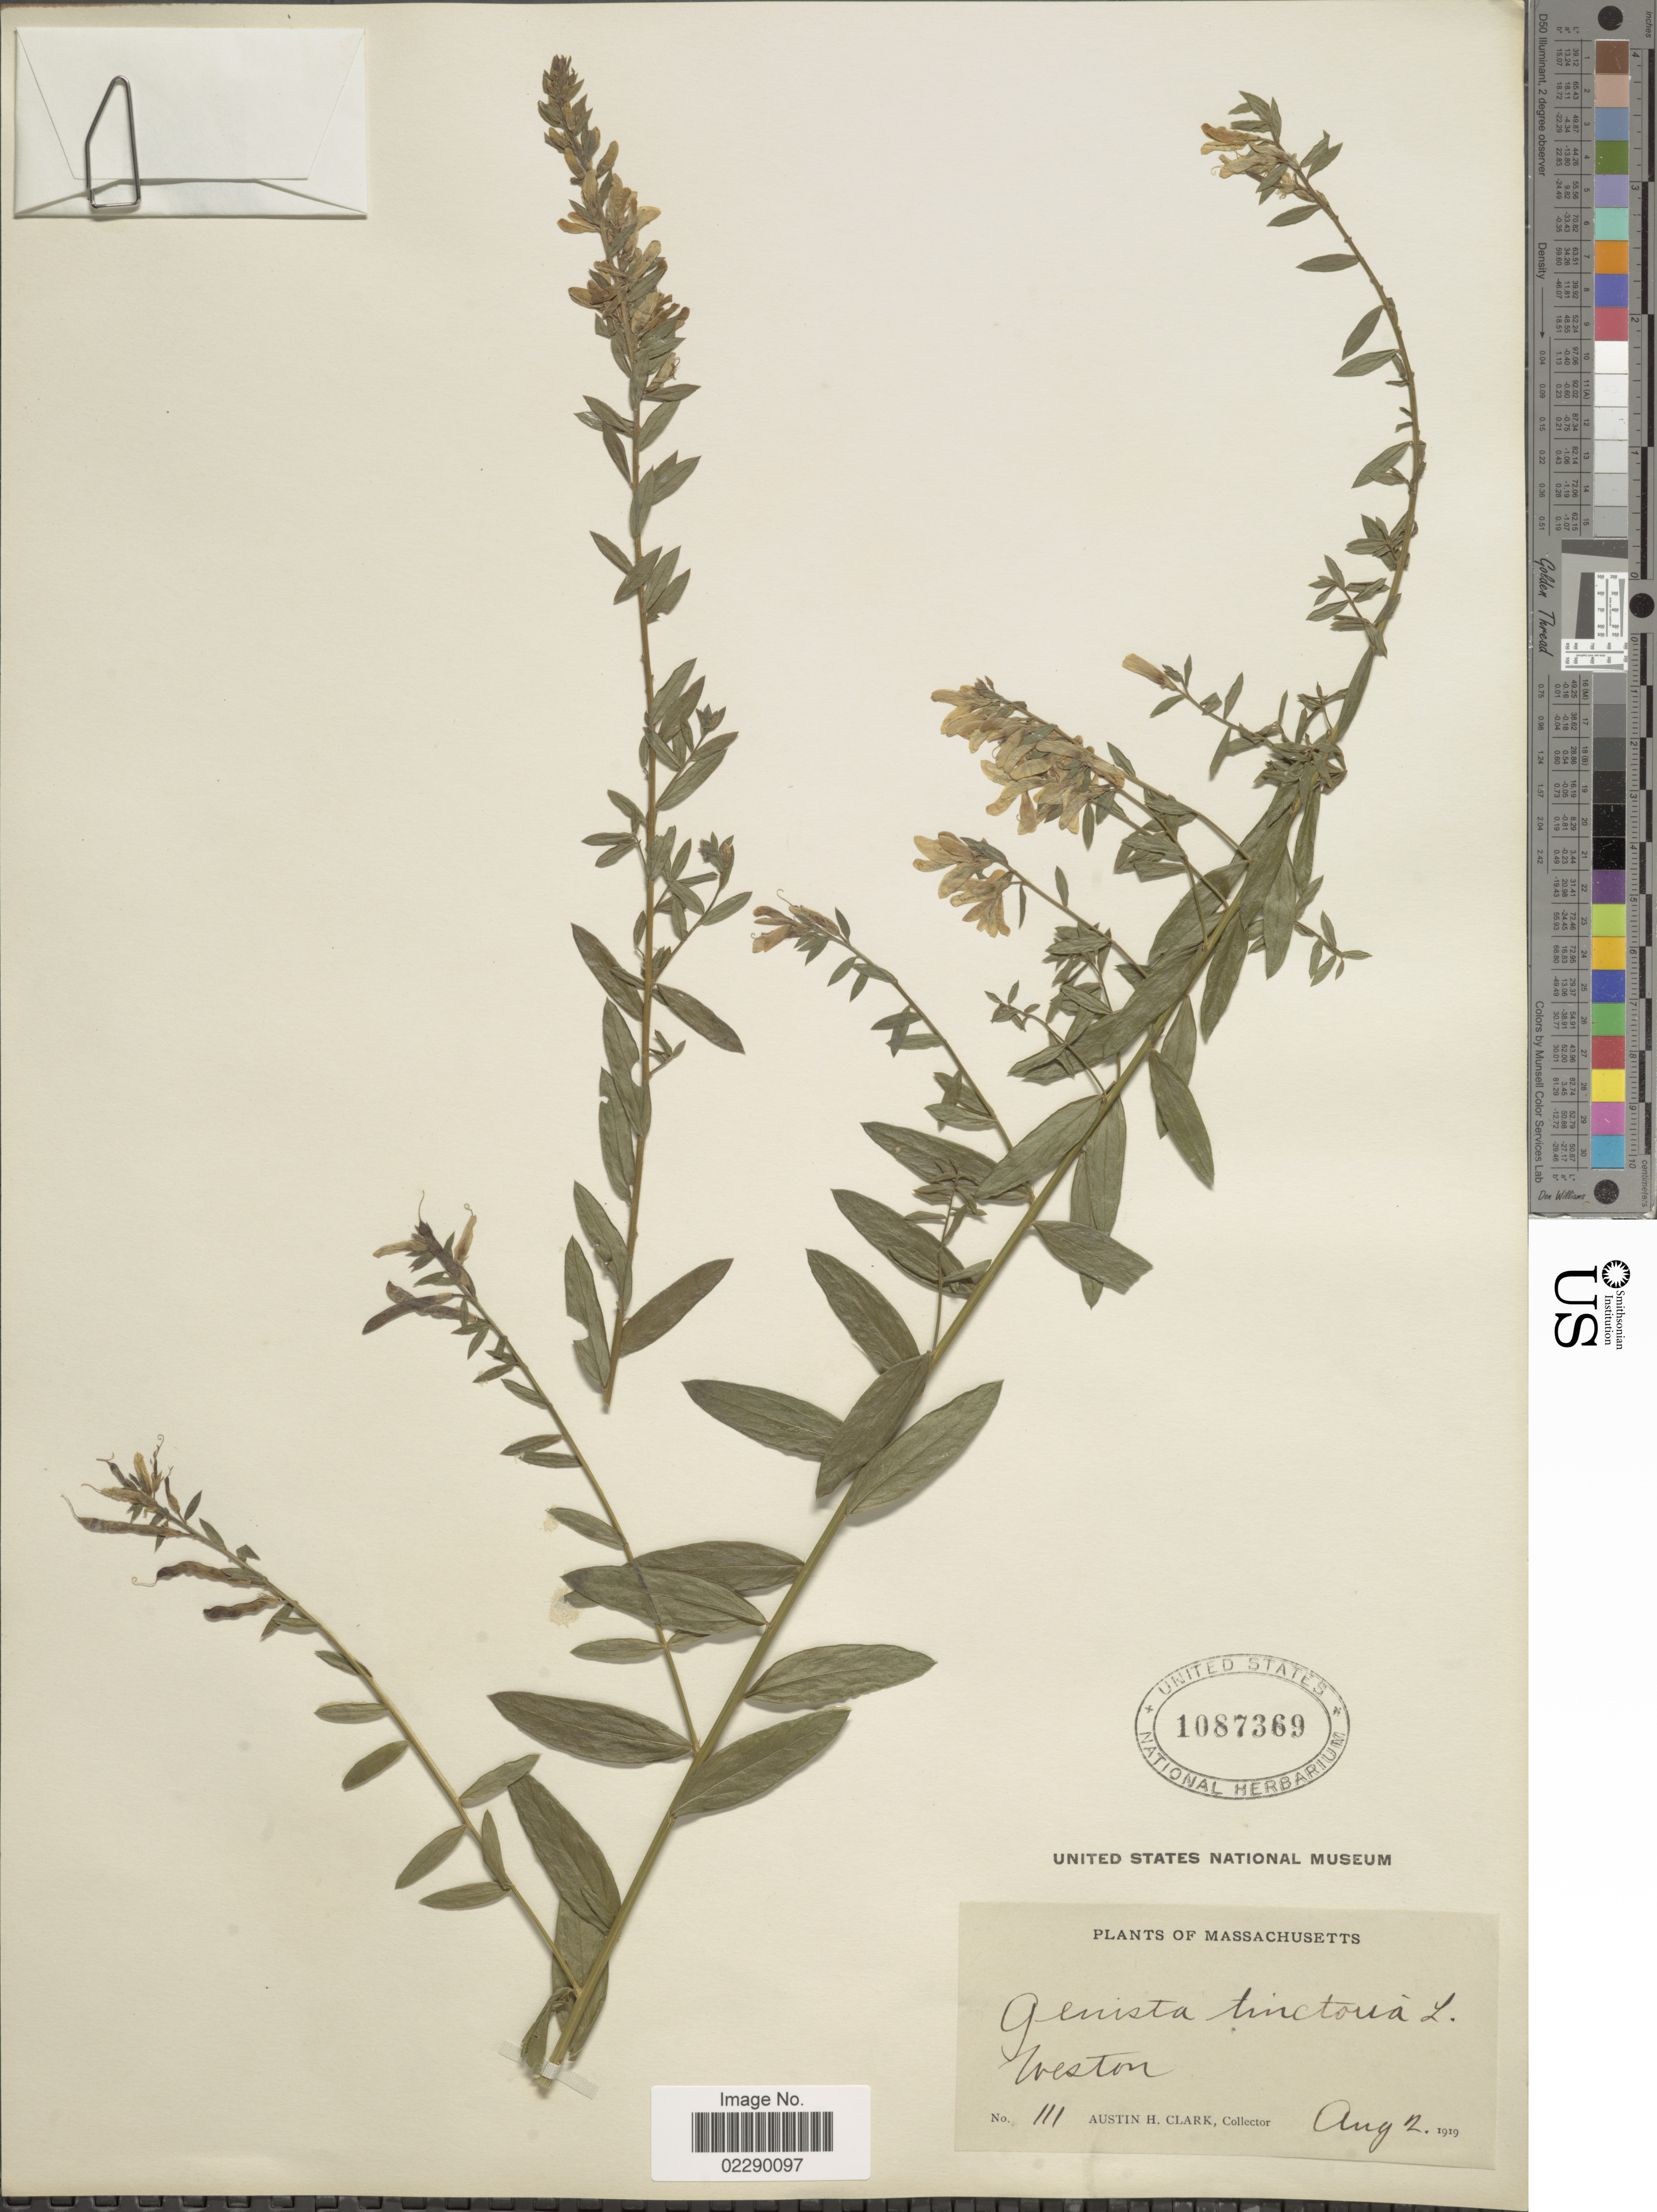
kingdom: Plantae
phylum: Tracheophyta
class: Magnoliopsida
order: Fabales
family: Fabaceae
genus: Genista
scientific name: Genista tinctoria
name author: L.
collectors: A. H. Clark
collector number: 111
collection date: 1919-08-02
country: United States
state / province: Massachusetts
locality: Weston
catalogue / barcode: US 1087369